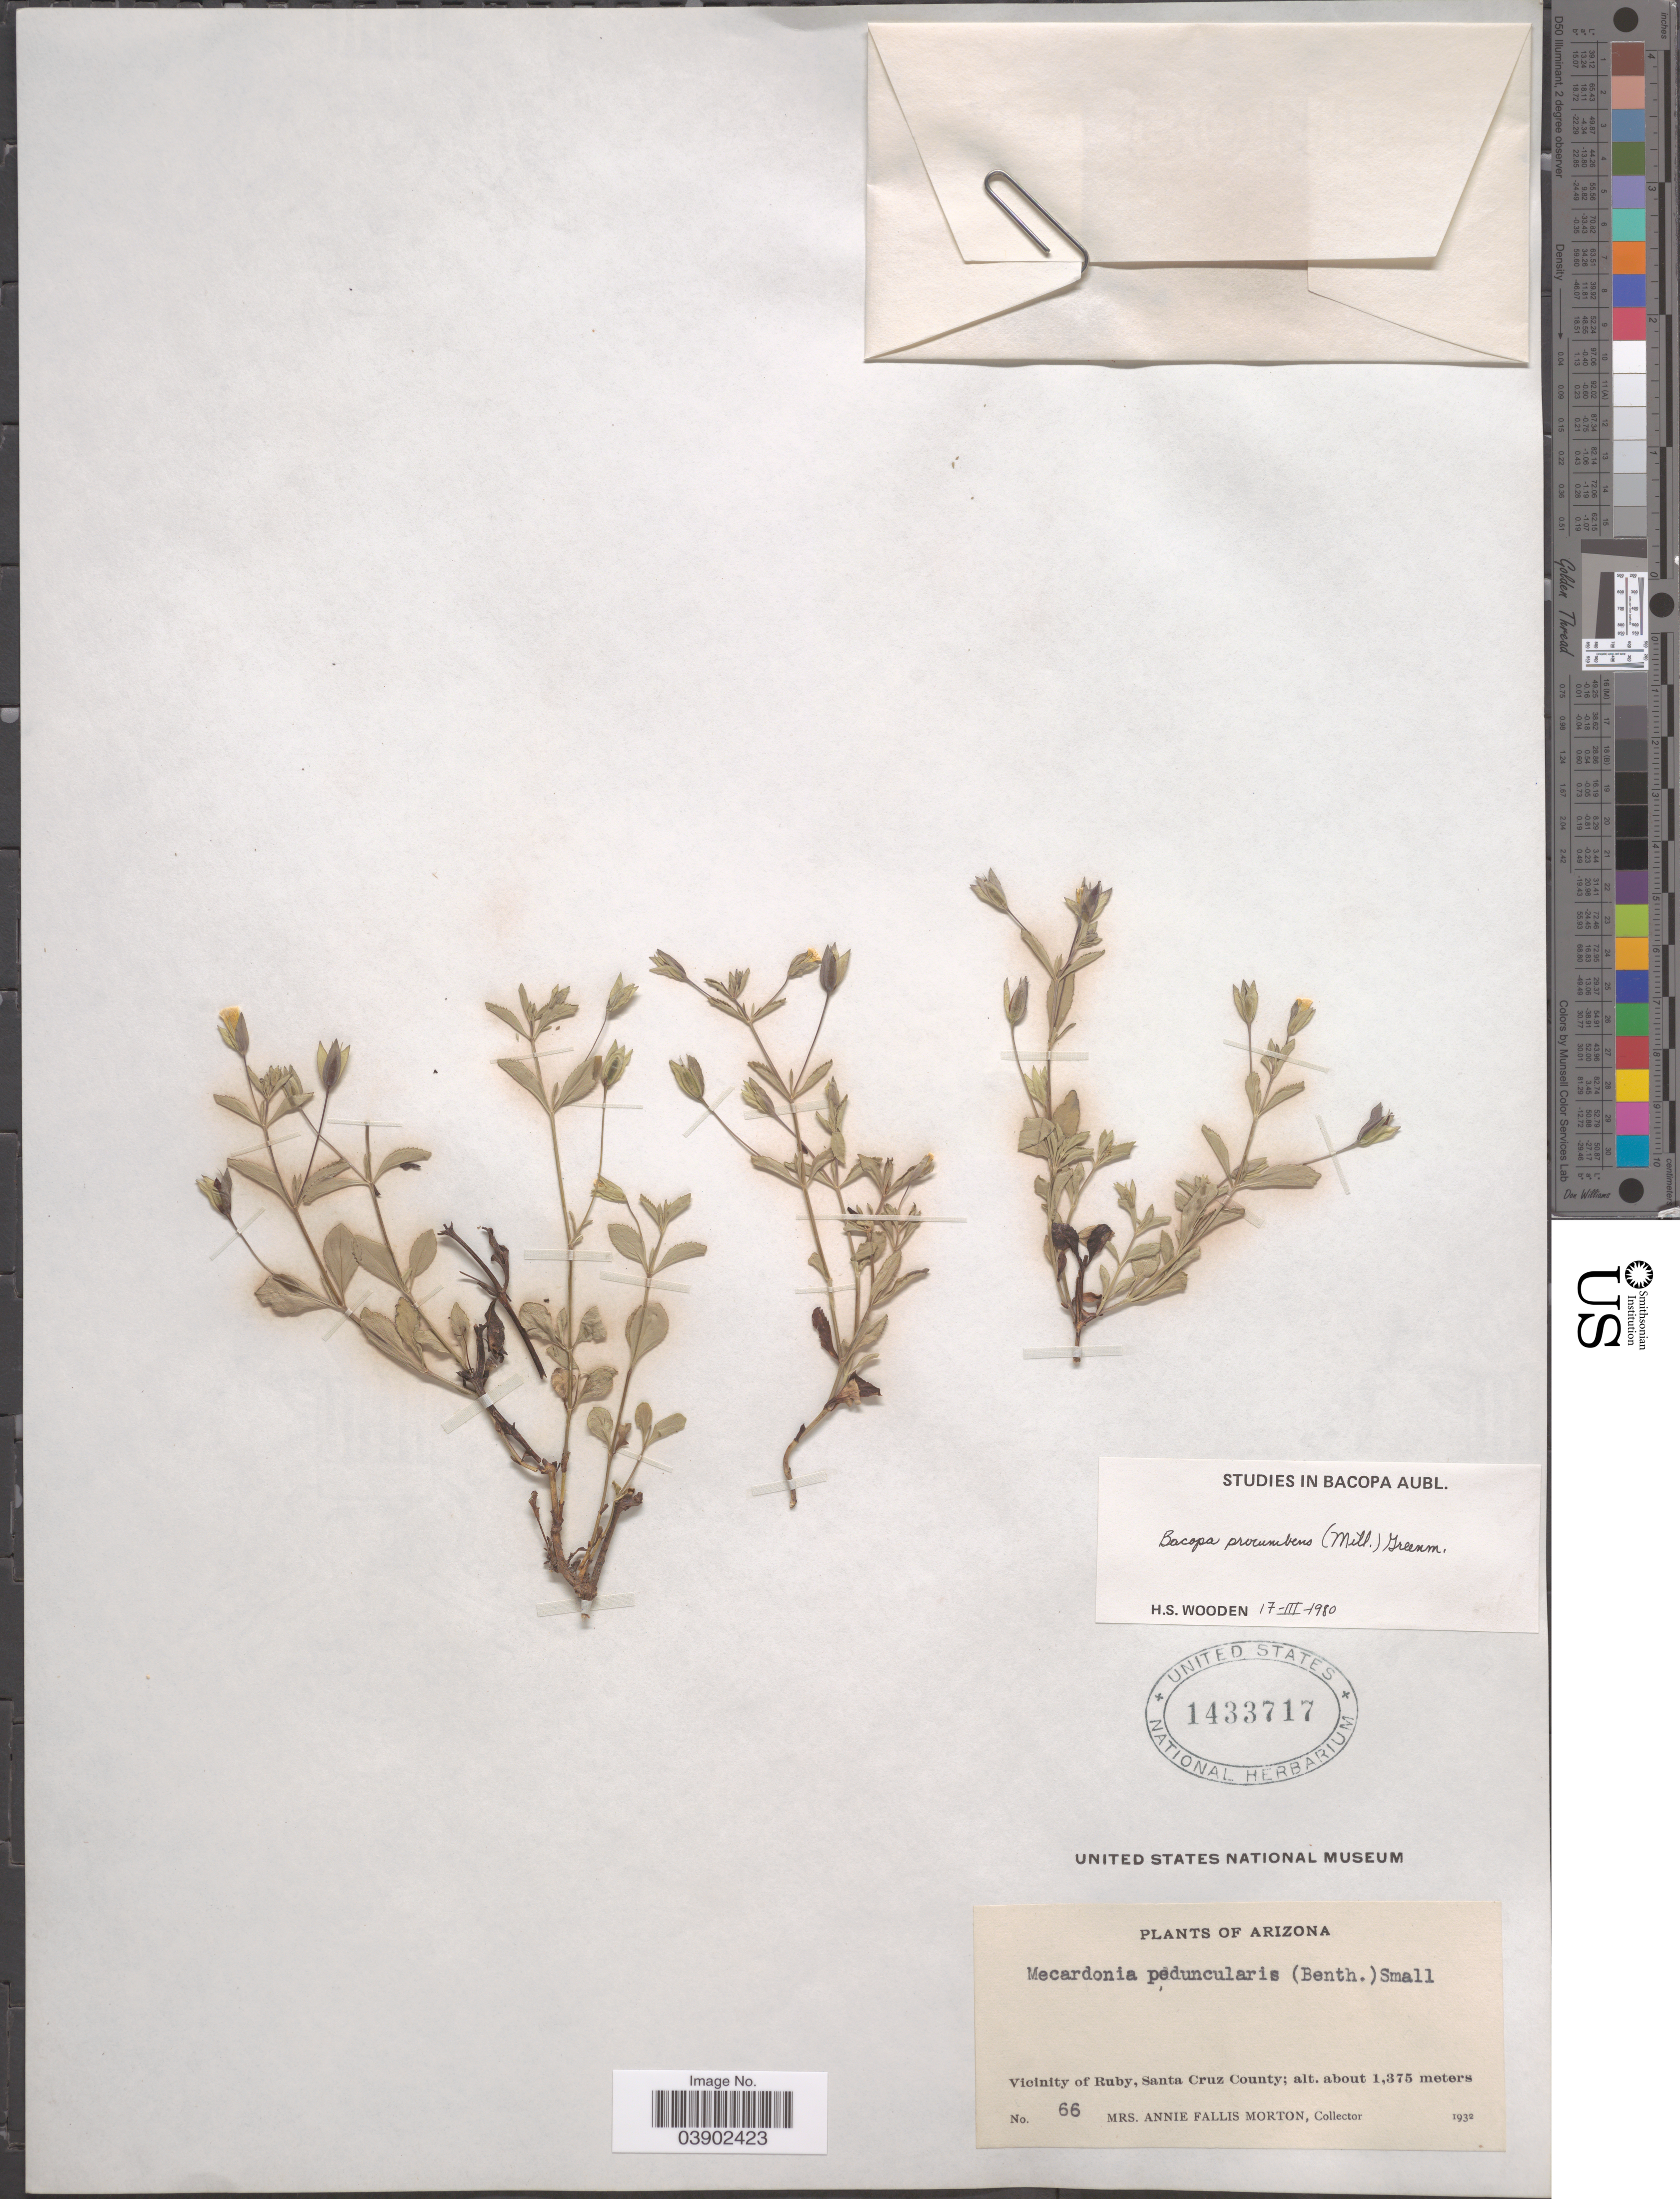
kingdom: Plantae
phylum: Tracheophyta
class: Magnoliopsida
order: Lamiales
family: Plantaginaceae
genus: Mecardonia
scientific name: Mecardonia procumbens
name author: (Mill.) Small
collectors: A. F. Morton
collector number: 66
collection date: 1932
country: United States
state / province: Arizona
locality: Vicinity of Ruby, Santa Cruz County.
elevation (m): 1375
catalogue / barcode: US 1433717